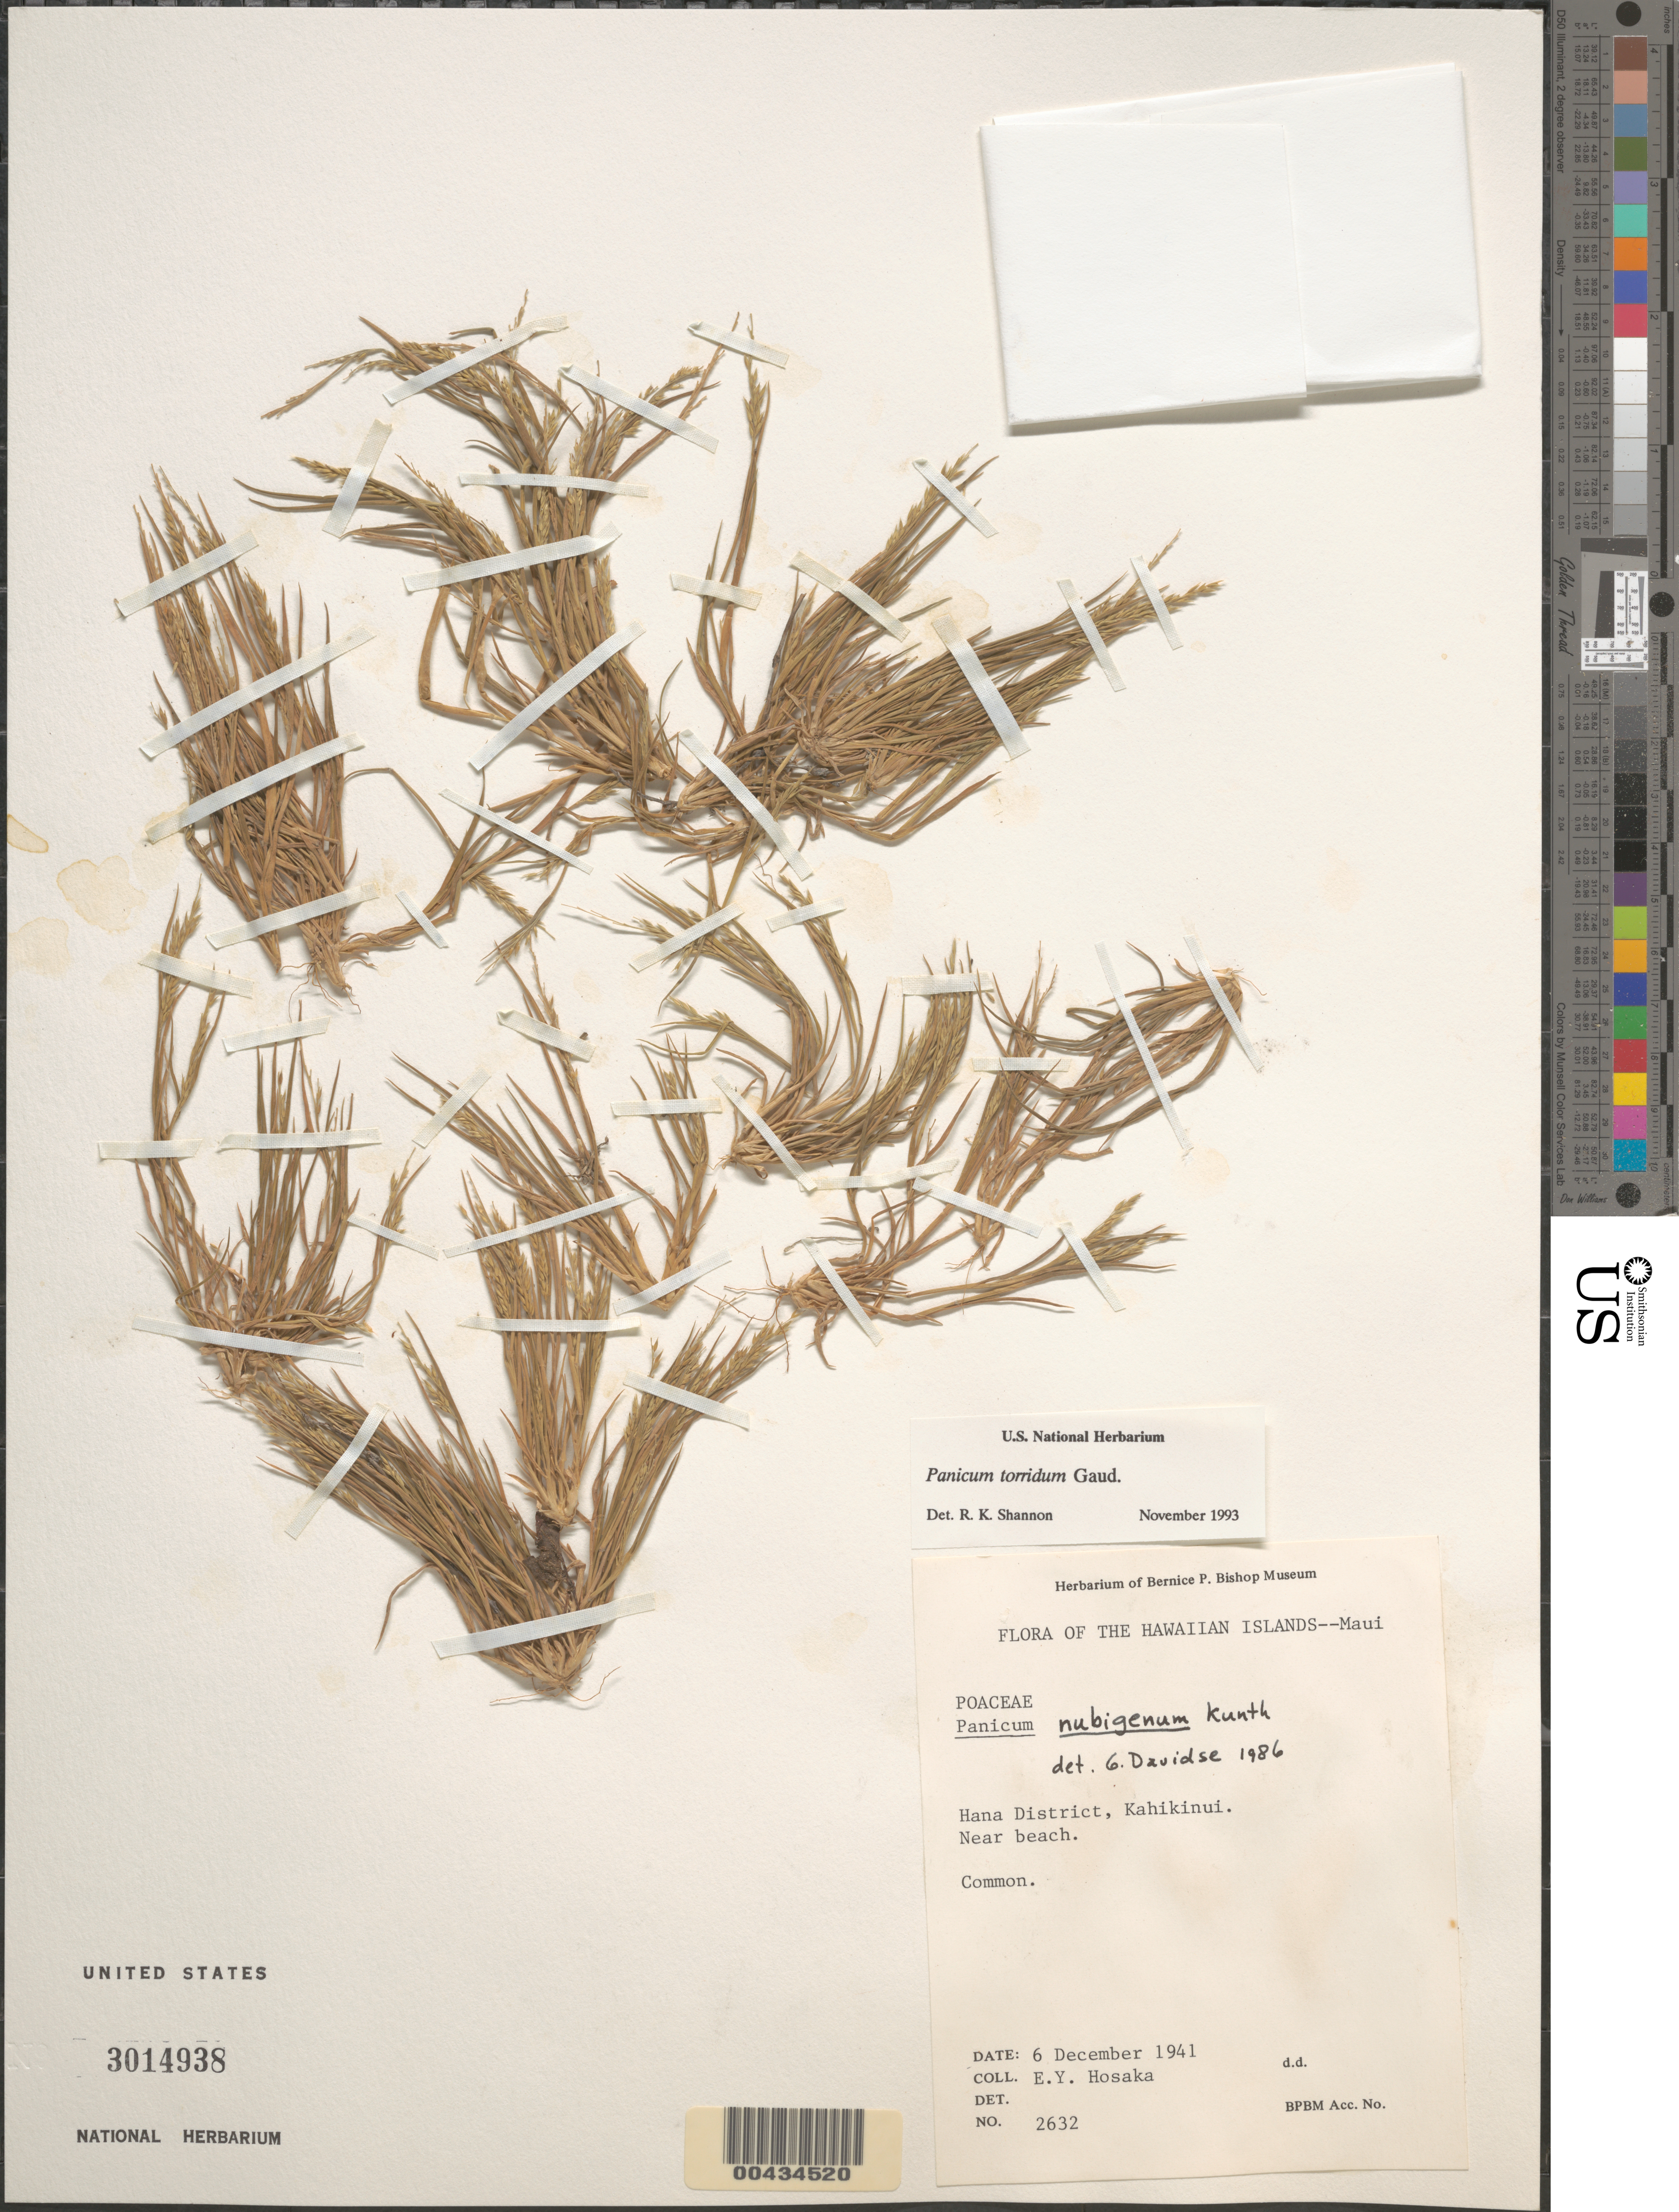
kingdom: Plantae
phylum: Tracheophyta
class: Liliopsida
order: Poales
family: Poaceae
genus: Panicum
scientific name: Panicum torridum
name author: Gaudich.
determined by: Shannon, R. K., (UNITED STATES)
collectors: E. Y. Hosaka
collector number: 2632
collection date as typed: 6 Dec 1941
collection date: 1941-12-06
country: United States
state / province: Hawaii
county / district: Maui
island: Maui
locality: Hana District, Kahikinui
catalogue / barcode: US 3014938